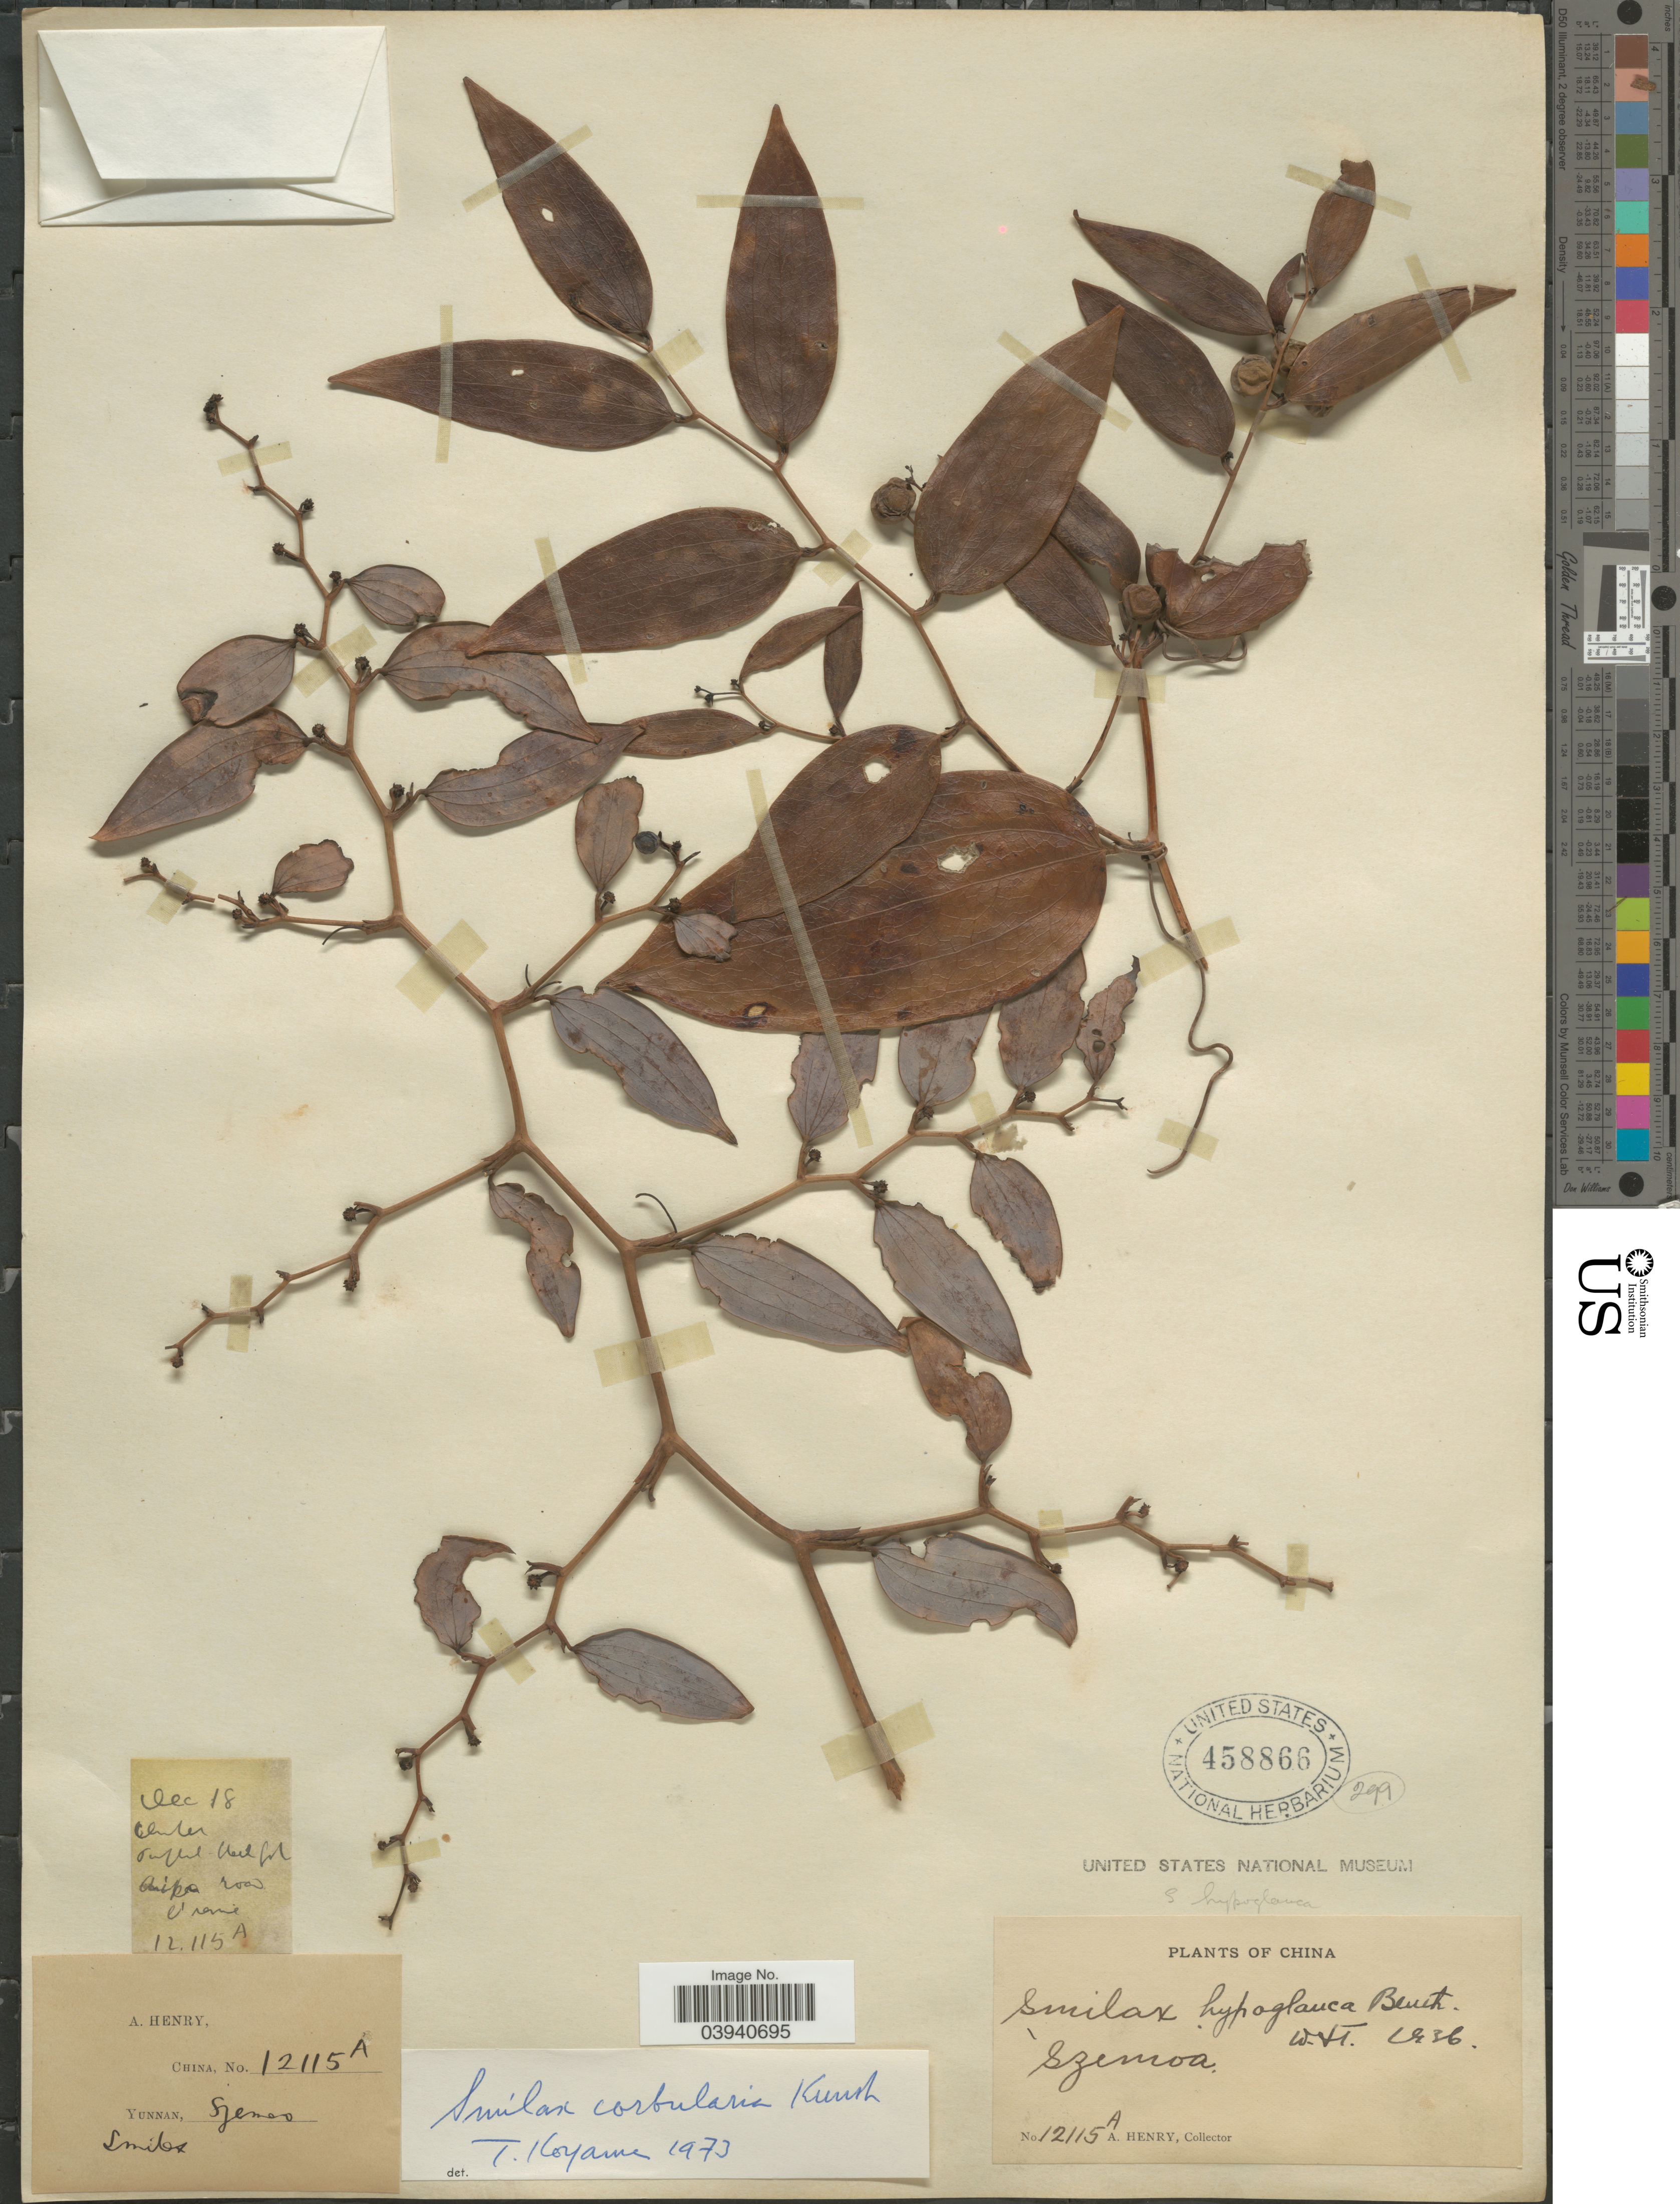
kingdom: Plantae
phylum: Tracheophyta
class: Liliopsida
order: Liliales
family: Smilacaceae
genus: Smilax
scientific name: Smilax corbularia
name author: Kunth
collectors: A. Henry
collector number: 12115 A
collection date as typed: Transcribed d/m/y: /12/18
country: China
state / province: Yunnan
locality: Szemoa.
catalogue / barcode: US 458866